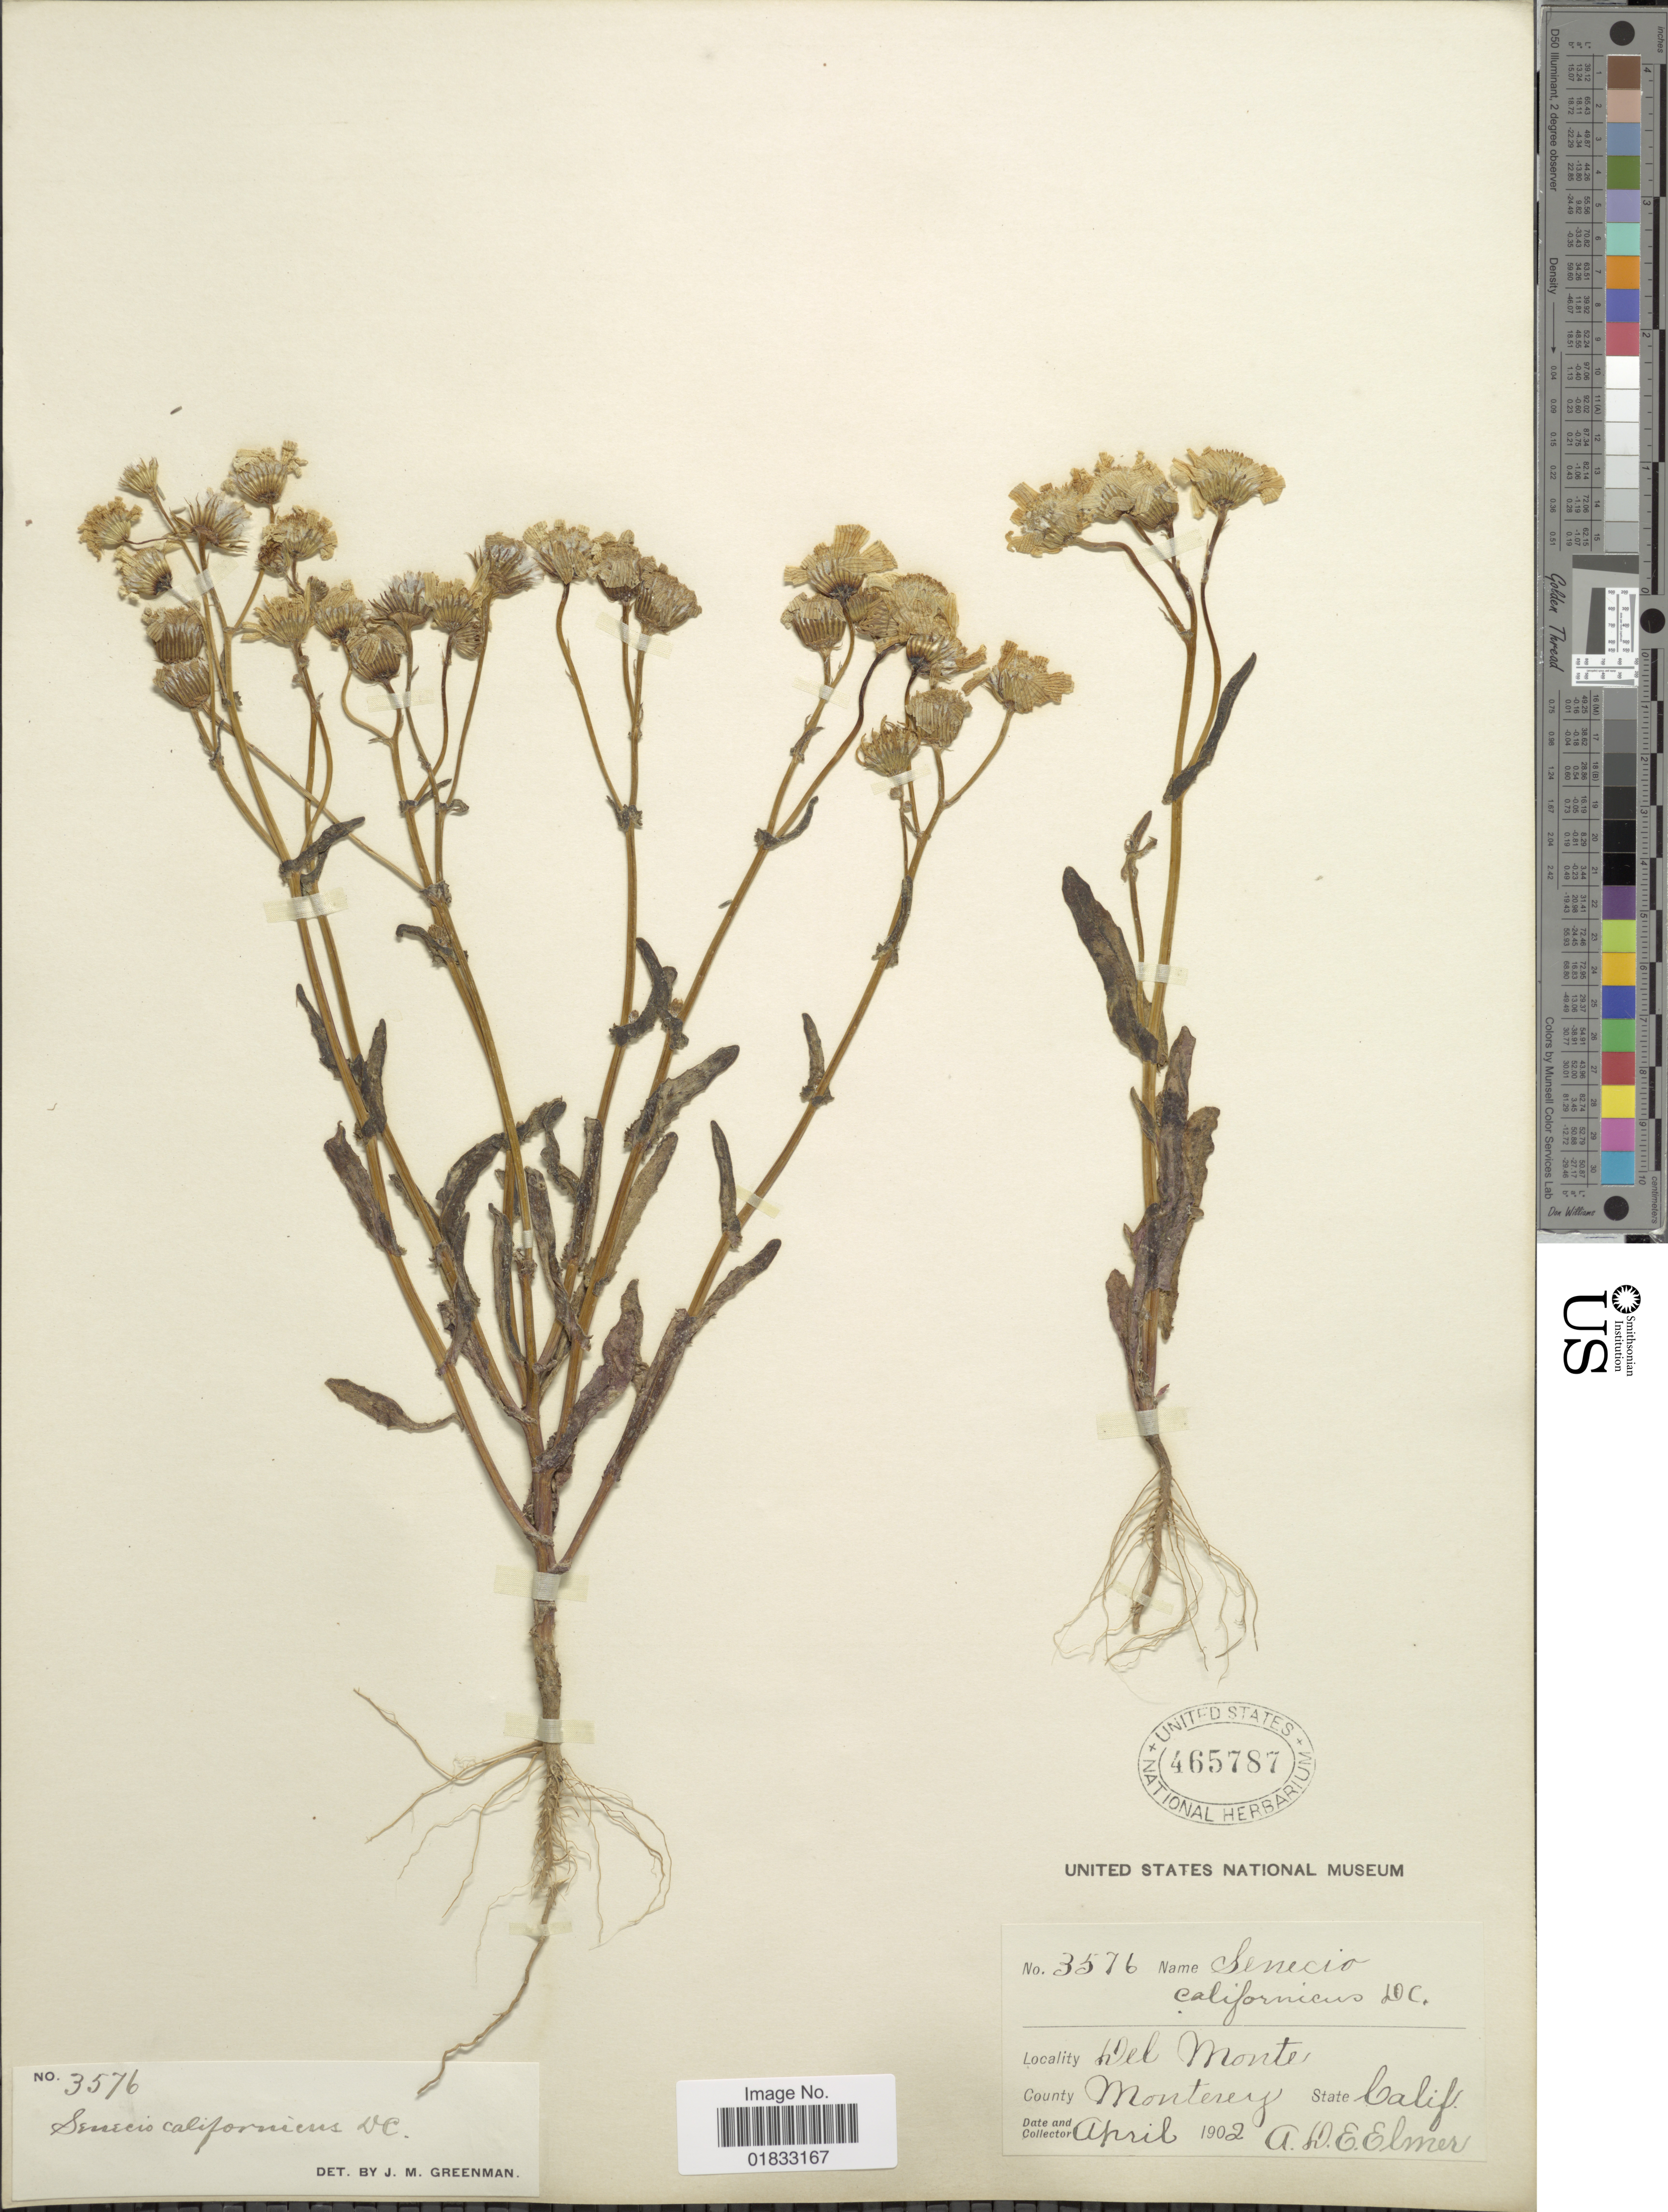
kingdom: Plantae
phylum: Tracheophyta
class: Magnoliopsida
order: Asterales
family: Asteraceae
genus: Senecio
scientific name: Senecio californicus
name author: DC.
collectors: A. D. E. Elmer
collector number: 3576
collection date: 1902-04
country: United States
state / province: California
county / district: Monterey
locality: Del Monte, County Monterey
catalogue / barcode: US 465787